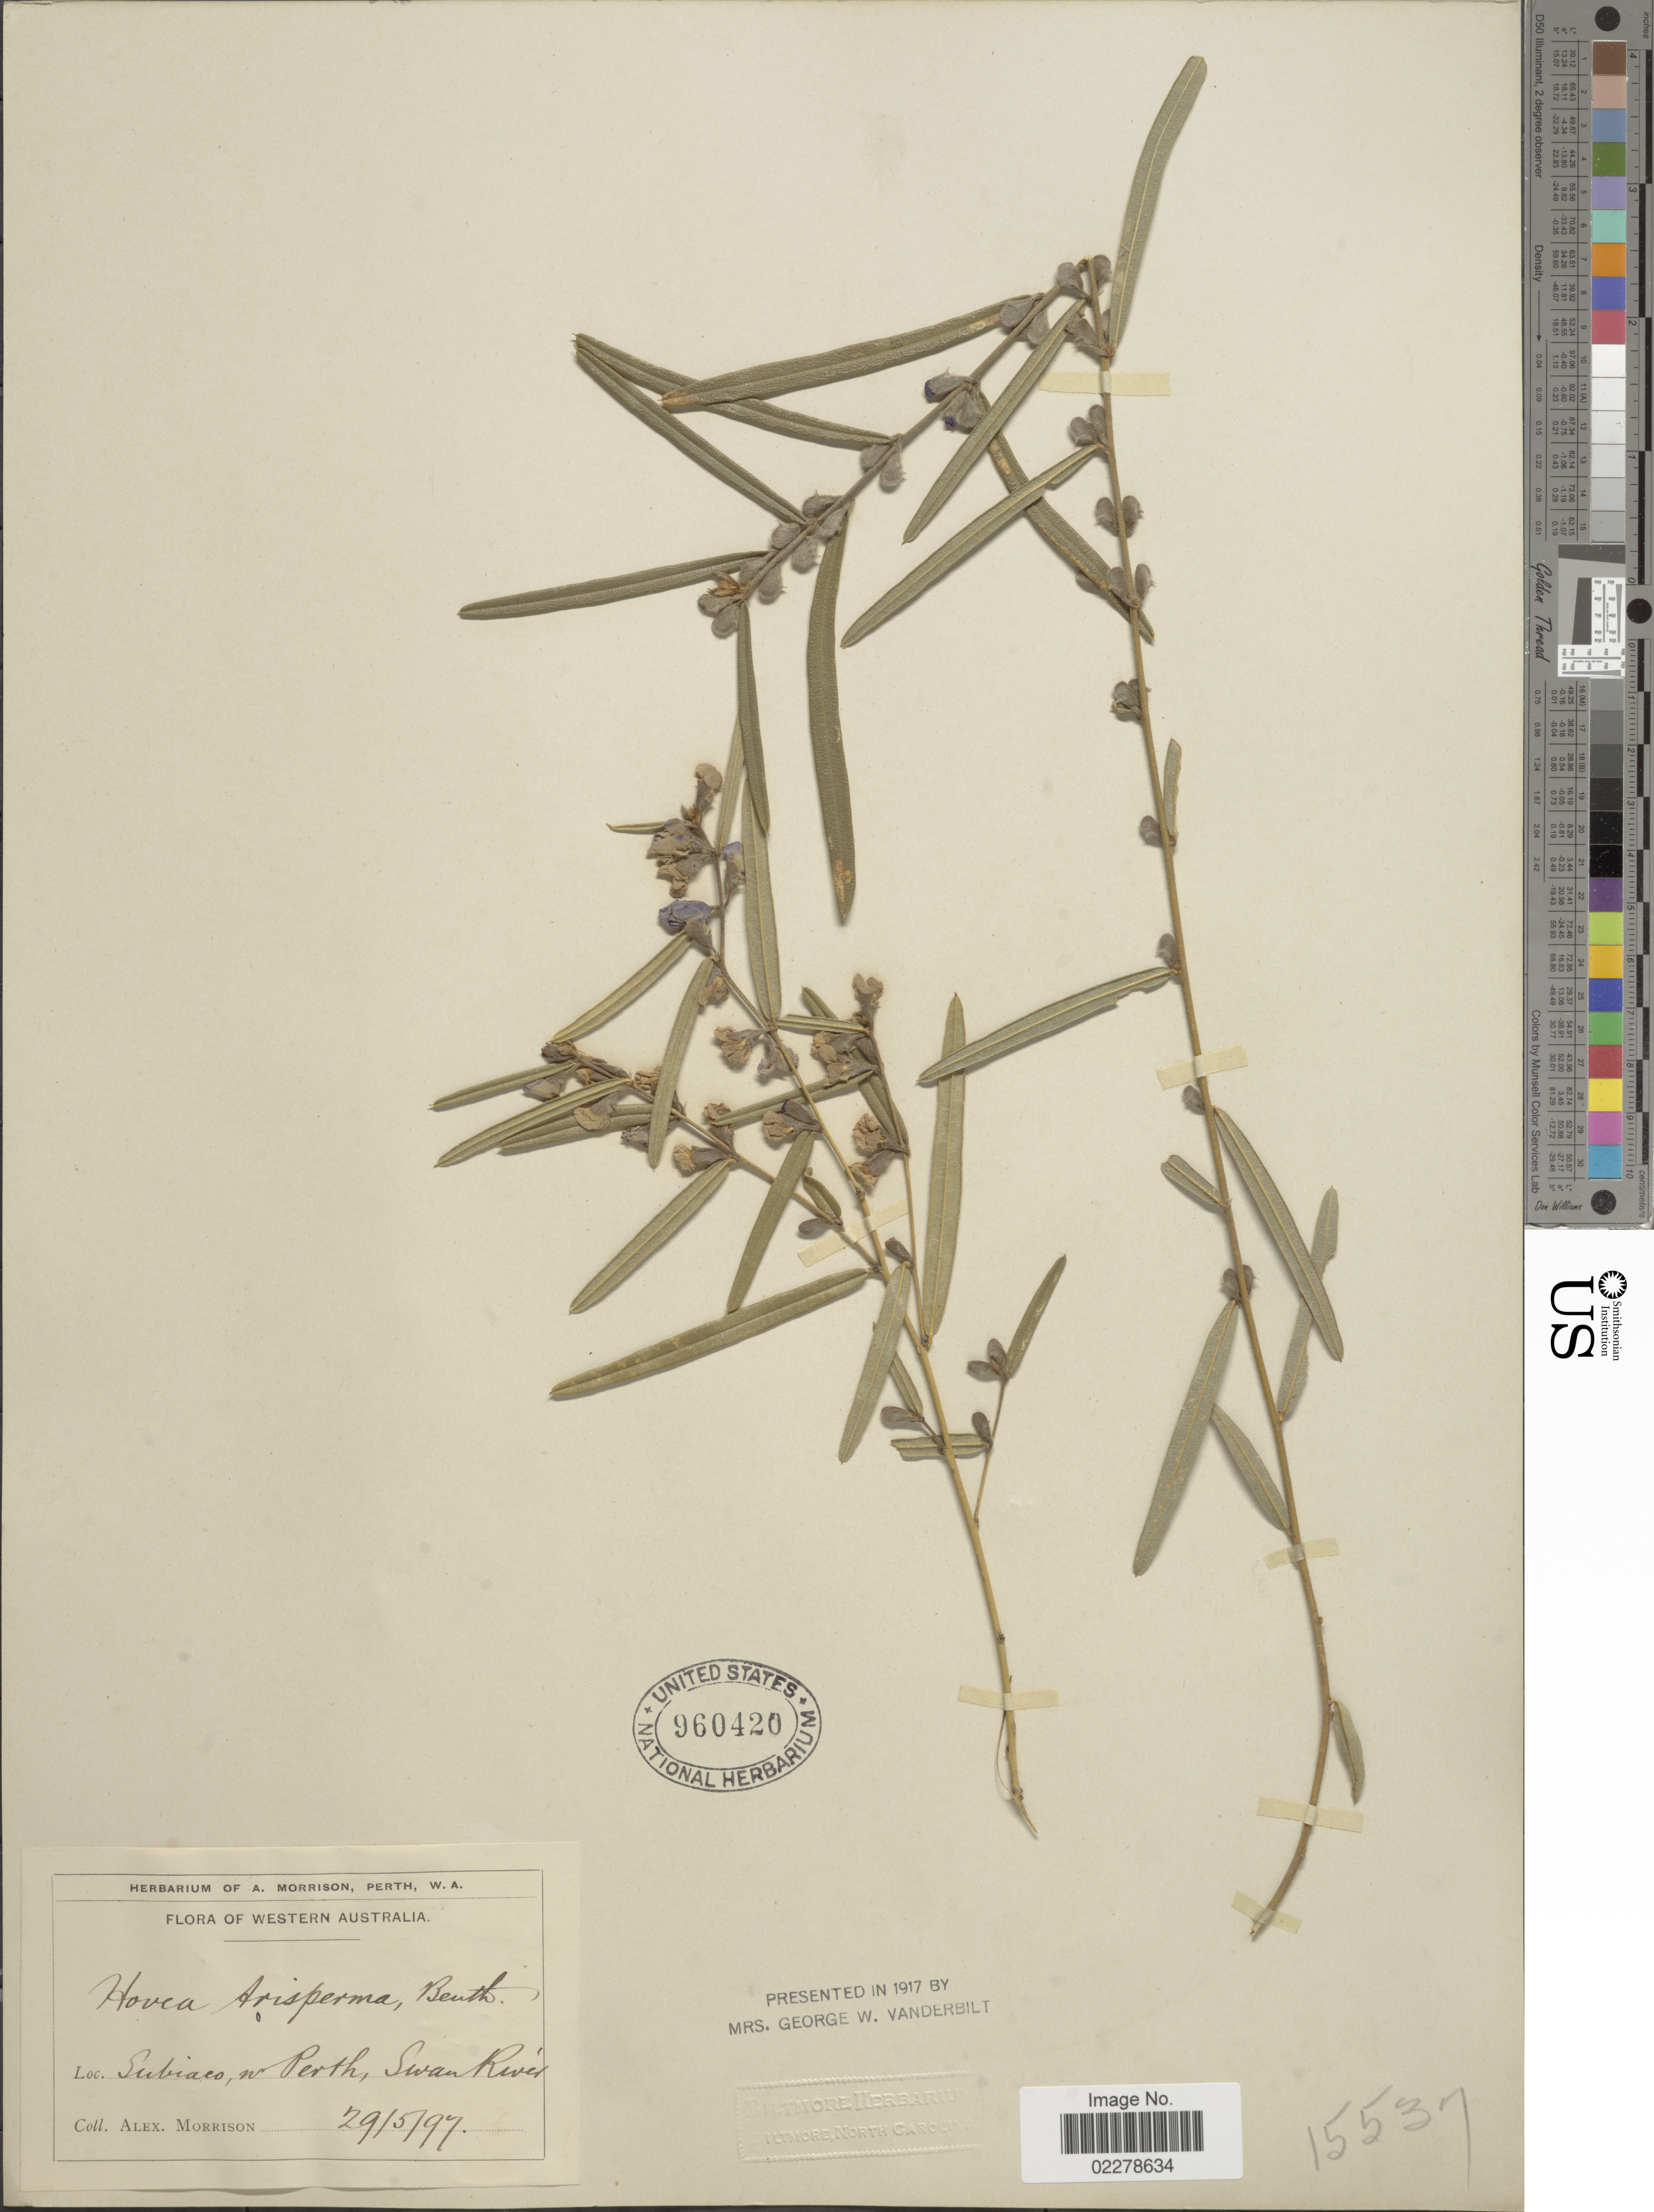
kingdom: Plantae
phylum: Tracheophyta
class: Magnoliopsida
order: Fabales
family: Fabaceae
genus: Hovea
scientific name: Hovea trisperma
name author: Benth.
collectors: A. Morrison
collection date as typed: Transcribed d/m/y: 29/5/97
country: Australia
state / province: Western Australia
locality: Subiaco, n Perth, Swan River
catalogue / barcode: US 960420